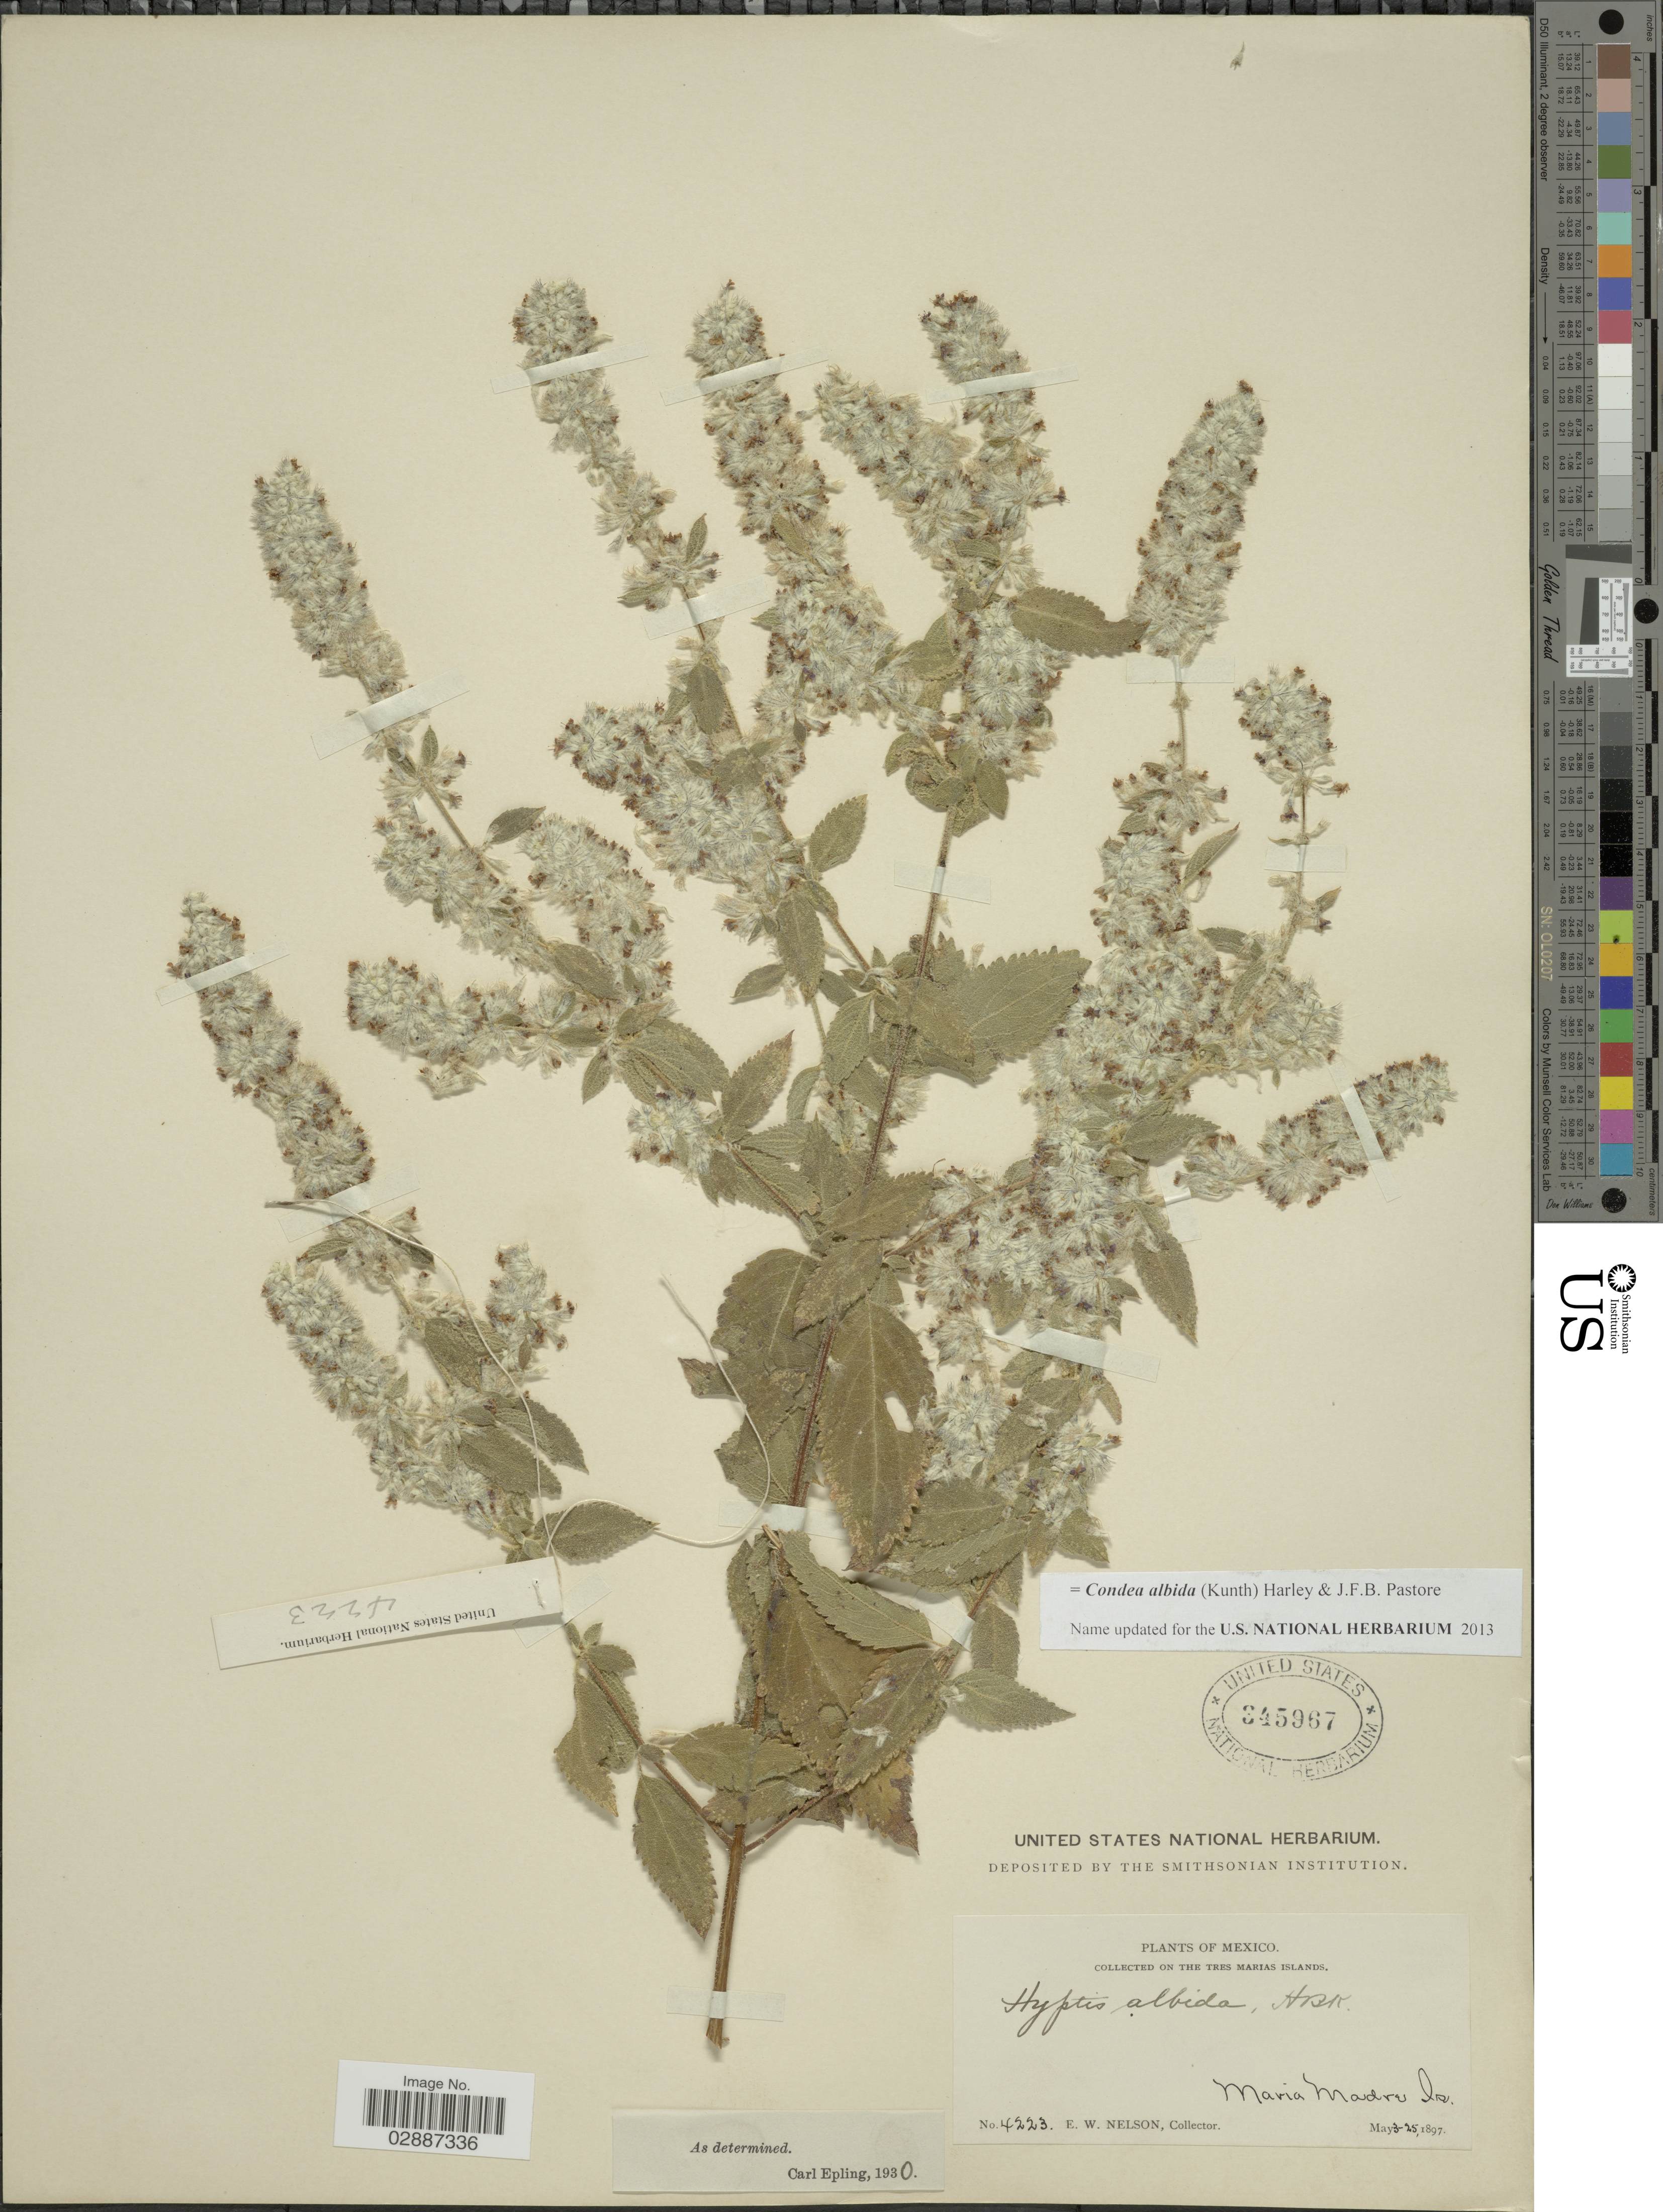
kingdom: Plantae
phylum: Tracheophyta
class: Magnoliopsida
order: Lamiales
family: Lamiaceae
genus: Condea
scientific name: Condea albida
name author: (Kunth) Harley & J.F.B. Pastore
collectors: E. W. Nelson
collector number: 4223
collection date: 1897-05-03/1897-05-25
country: Mexico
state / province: Nayarit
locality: Tres Marias Islands. Maria Madre Is.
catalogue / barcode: US 345967